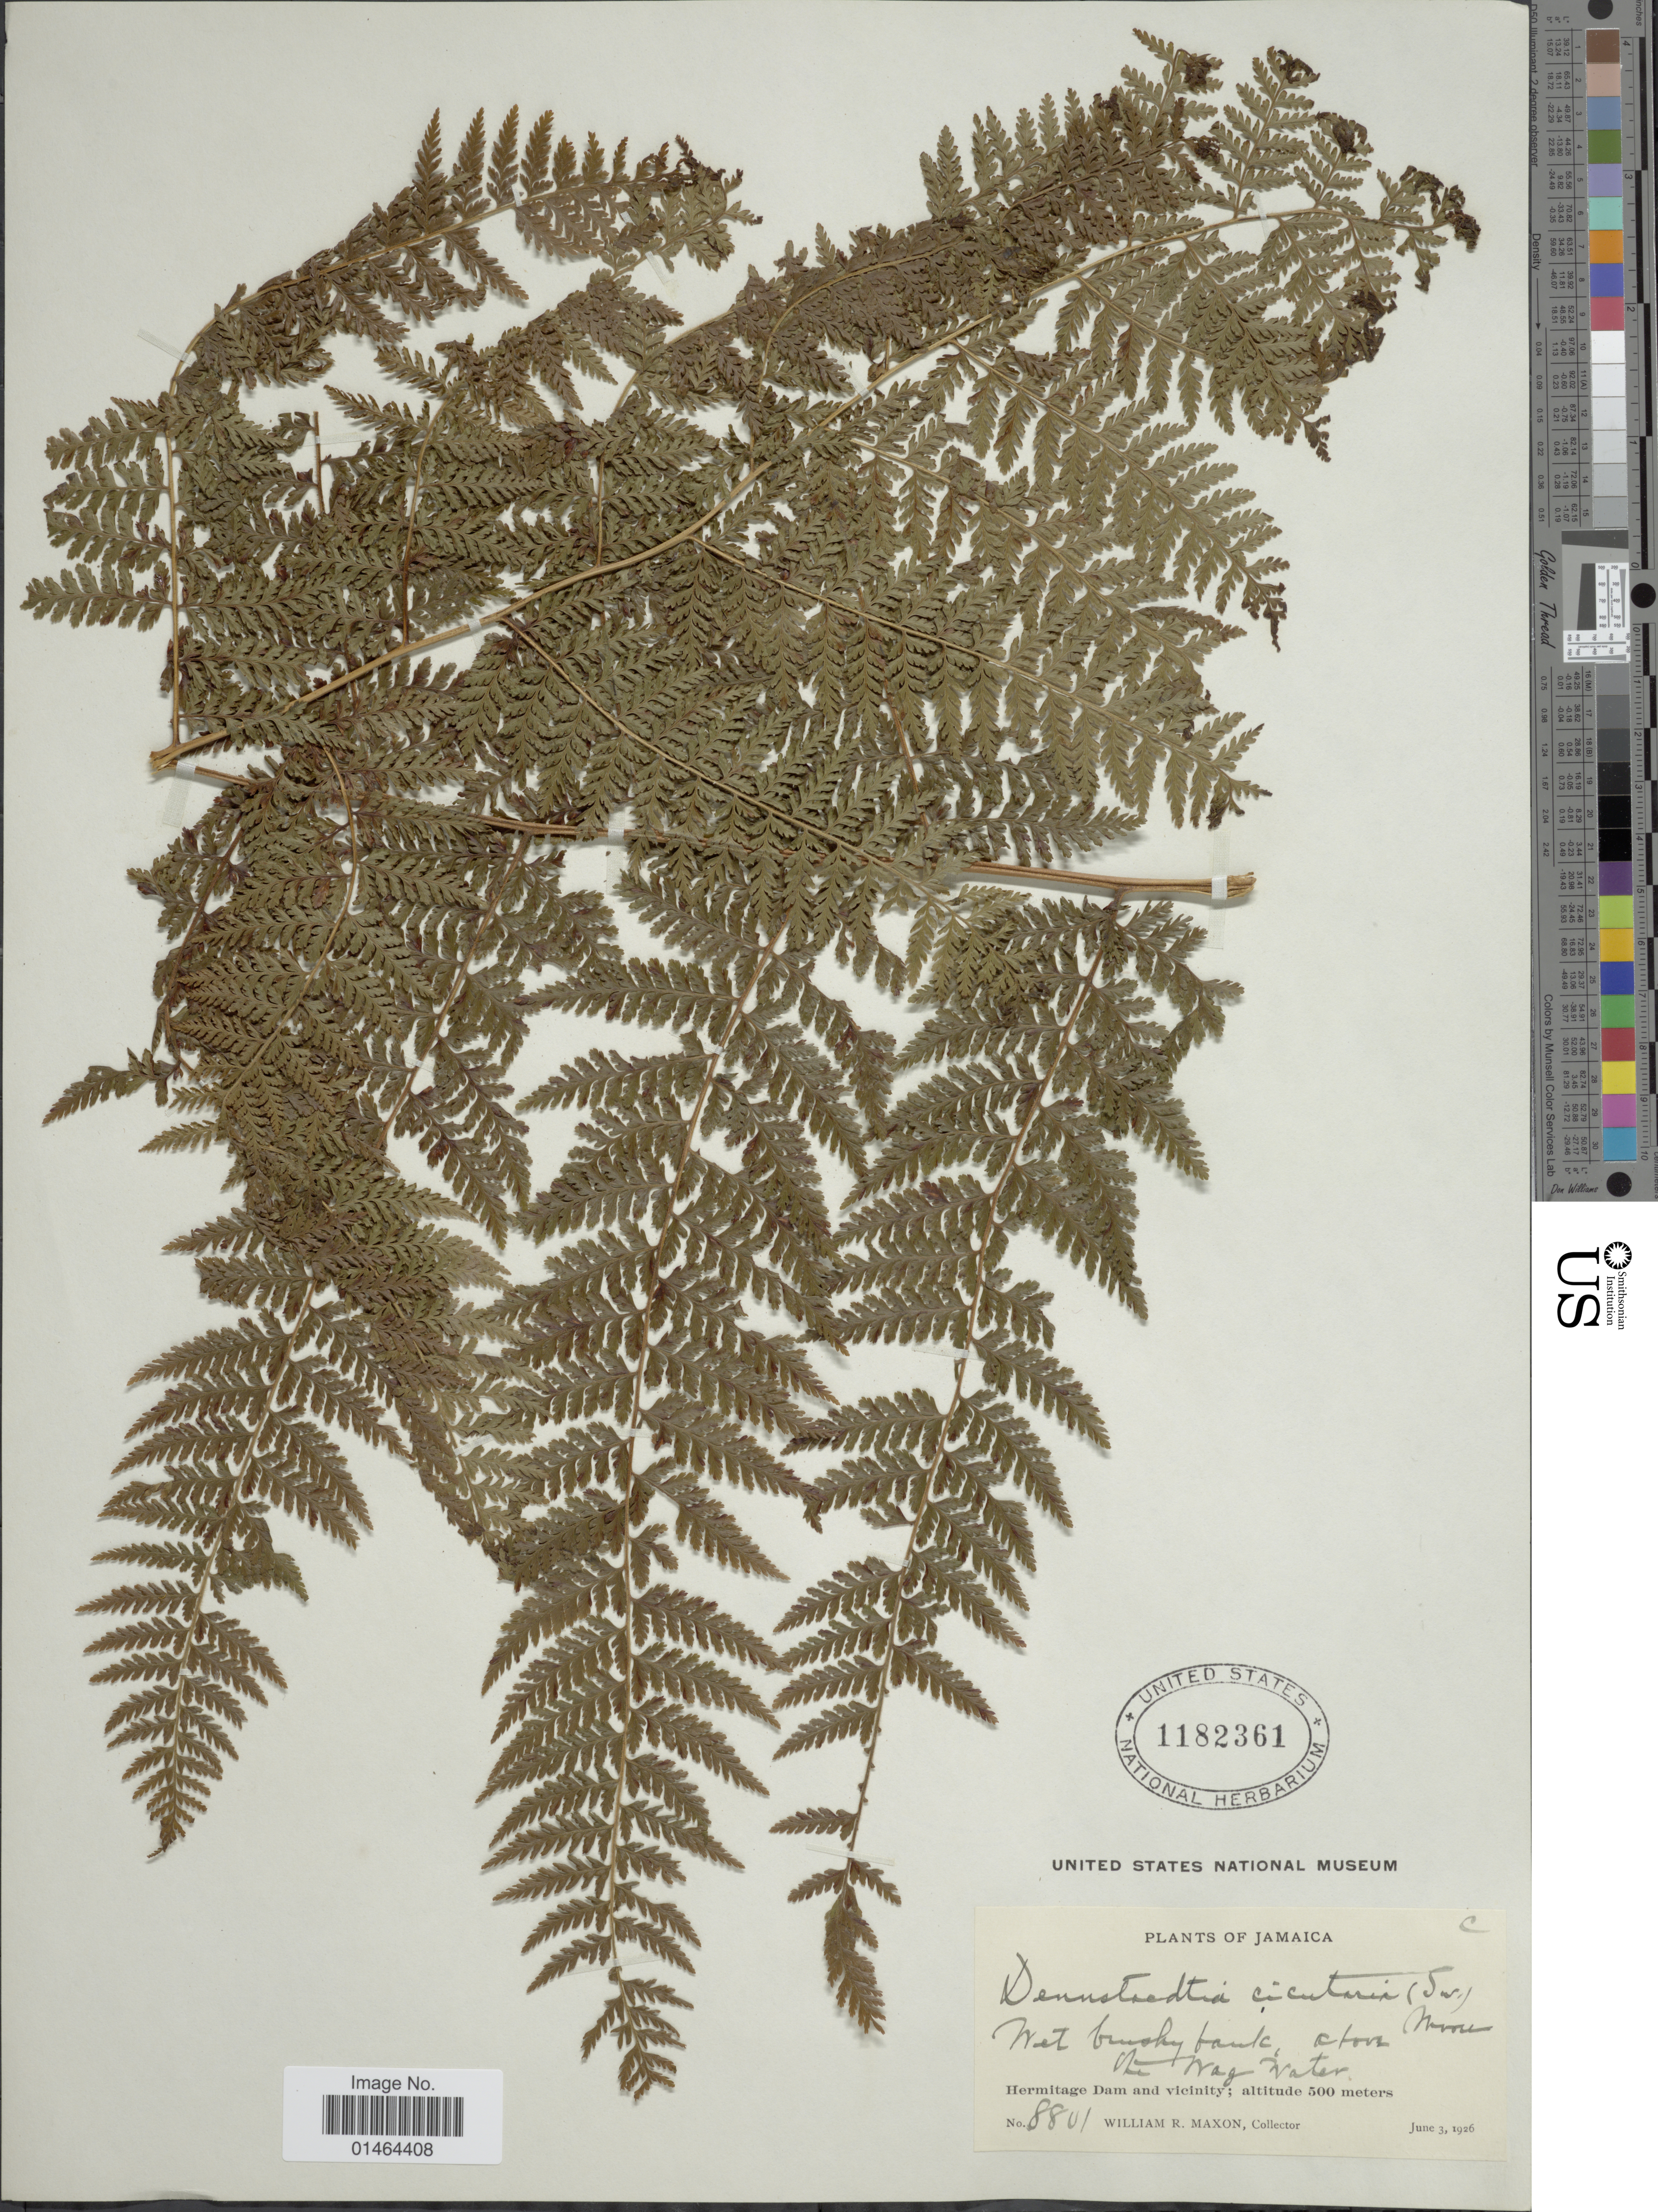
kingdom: Plantae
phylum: Tracheophyta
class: Polypodiopsida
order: Polypodiales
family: Dennstaedtiaceae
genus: Dennstaedtia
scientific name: Dennstaedtia cicutaria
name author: (Sw.) T. Moore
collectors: W. R. Maxon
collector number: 8801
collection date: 1926-06-03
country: Jamaica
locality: Wet brushy bank, above the Wag Water, Hermitage Dam and vicinity.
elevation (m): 500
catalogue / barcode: US 1182361